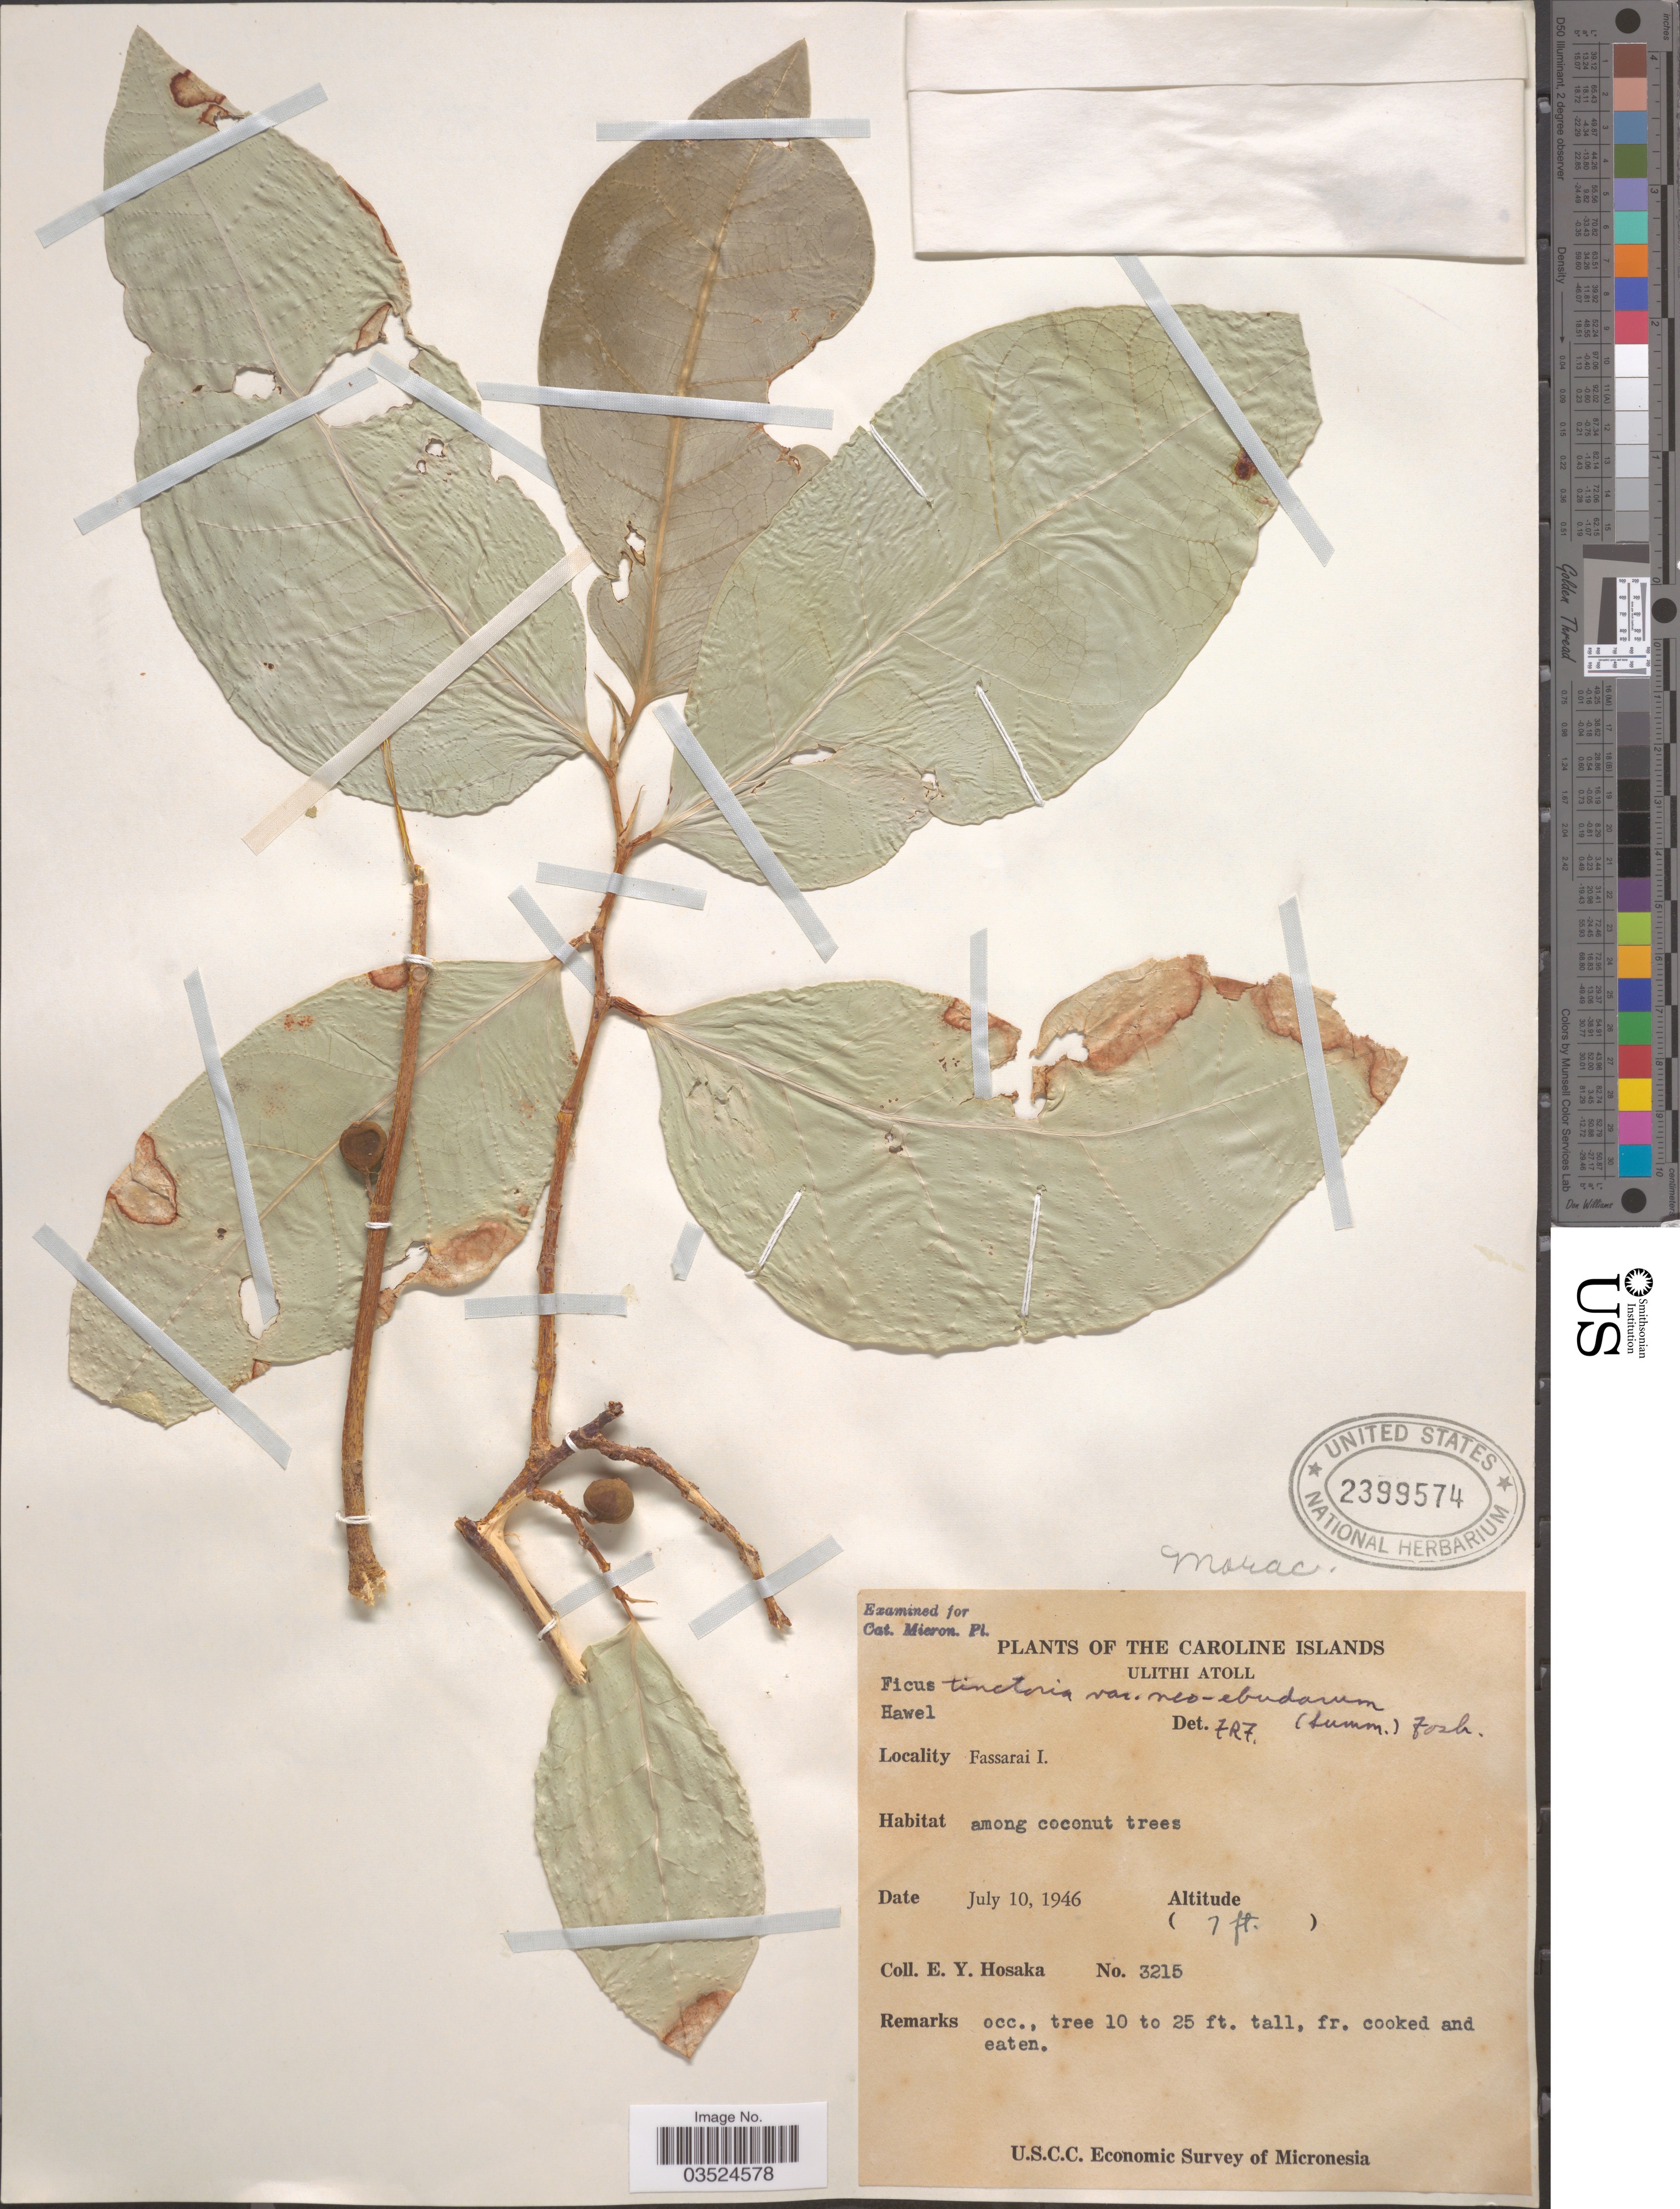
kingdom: Plantae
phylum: Tracheophyta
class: Magnoliopsida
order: Rosales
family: Moraceae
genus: Ficus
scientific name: Ficus tinctoria var. neoebudarum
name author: (Summerh.) Fosberg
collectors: E. Y. Hosaka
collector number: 3215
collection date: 1946-07-10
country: Micronesia, Federated States of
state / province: Yap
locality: The Caroline Islands. Ulithi Atoll. Fassarai I.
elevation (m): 2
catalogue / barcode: US 2399574